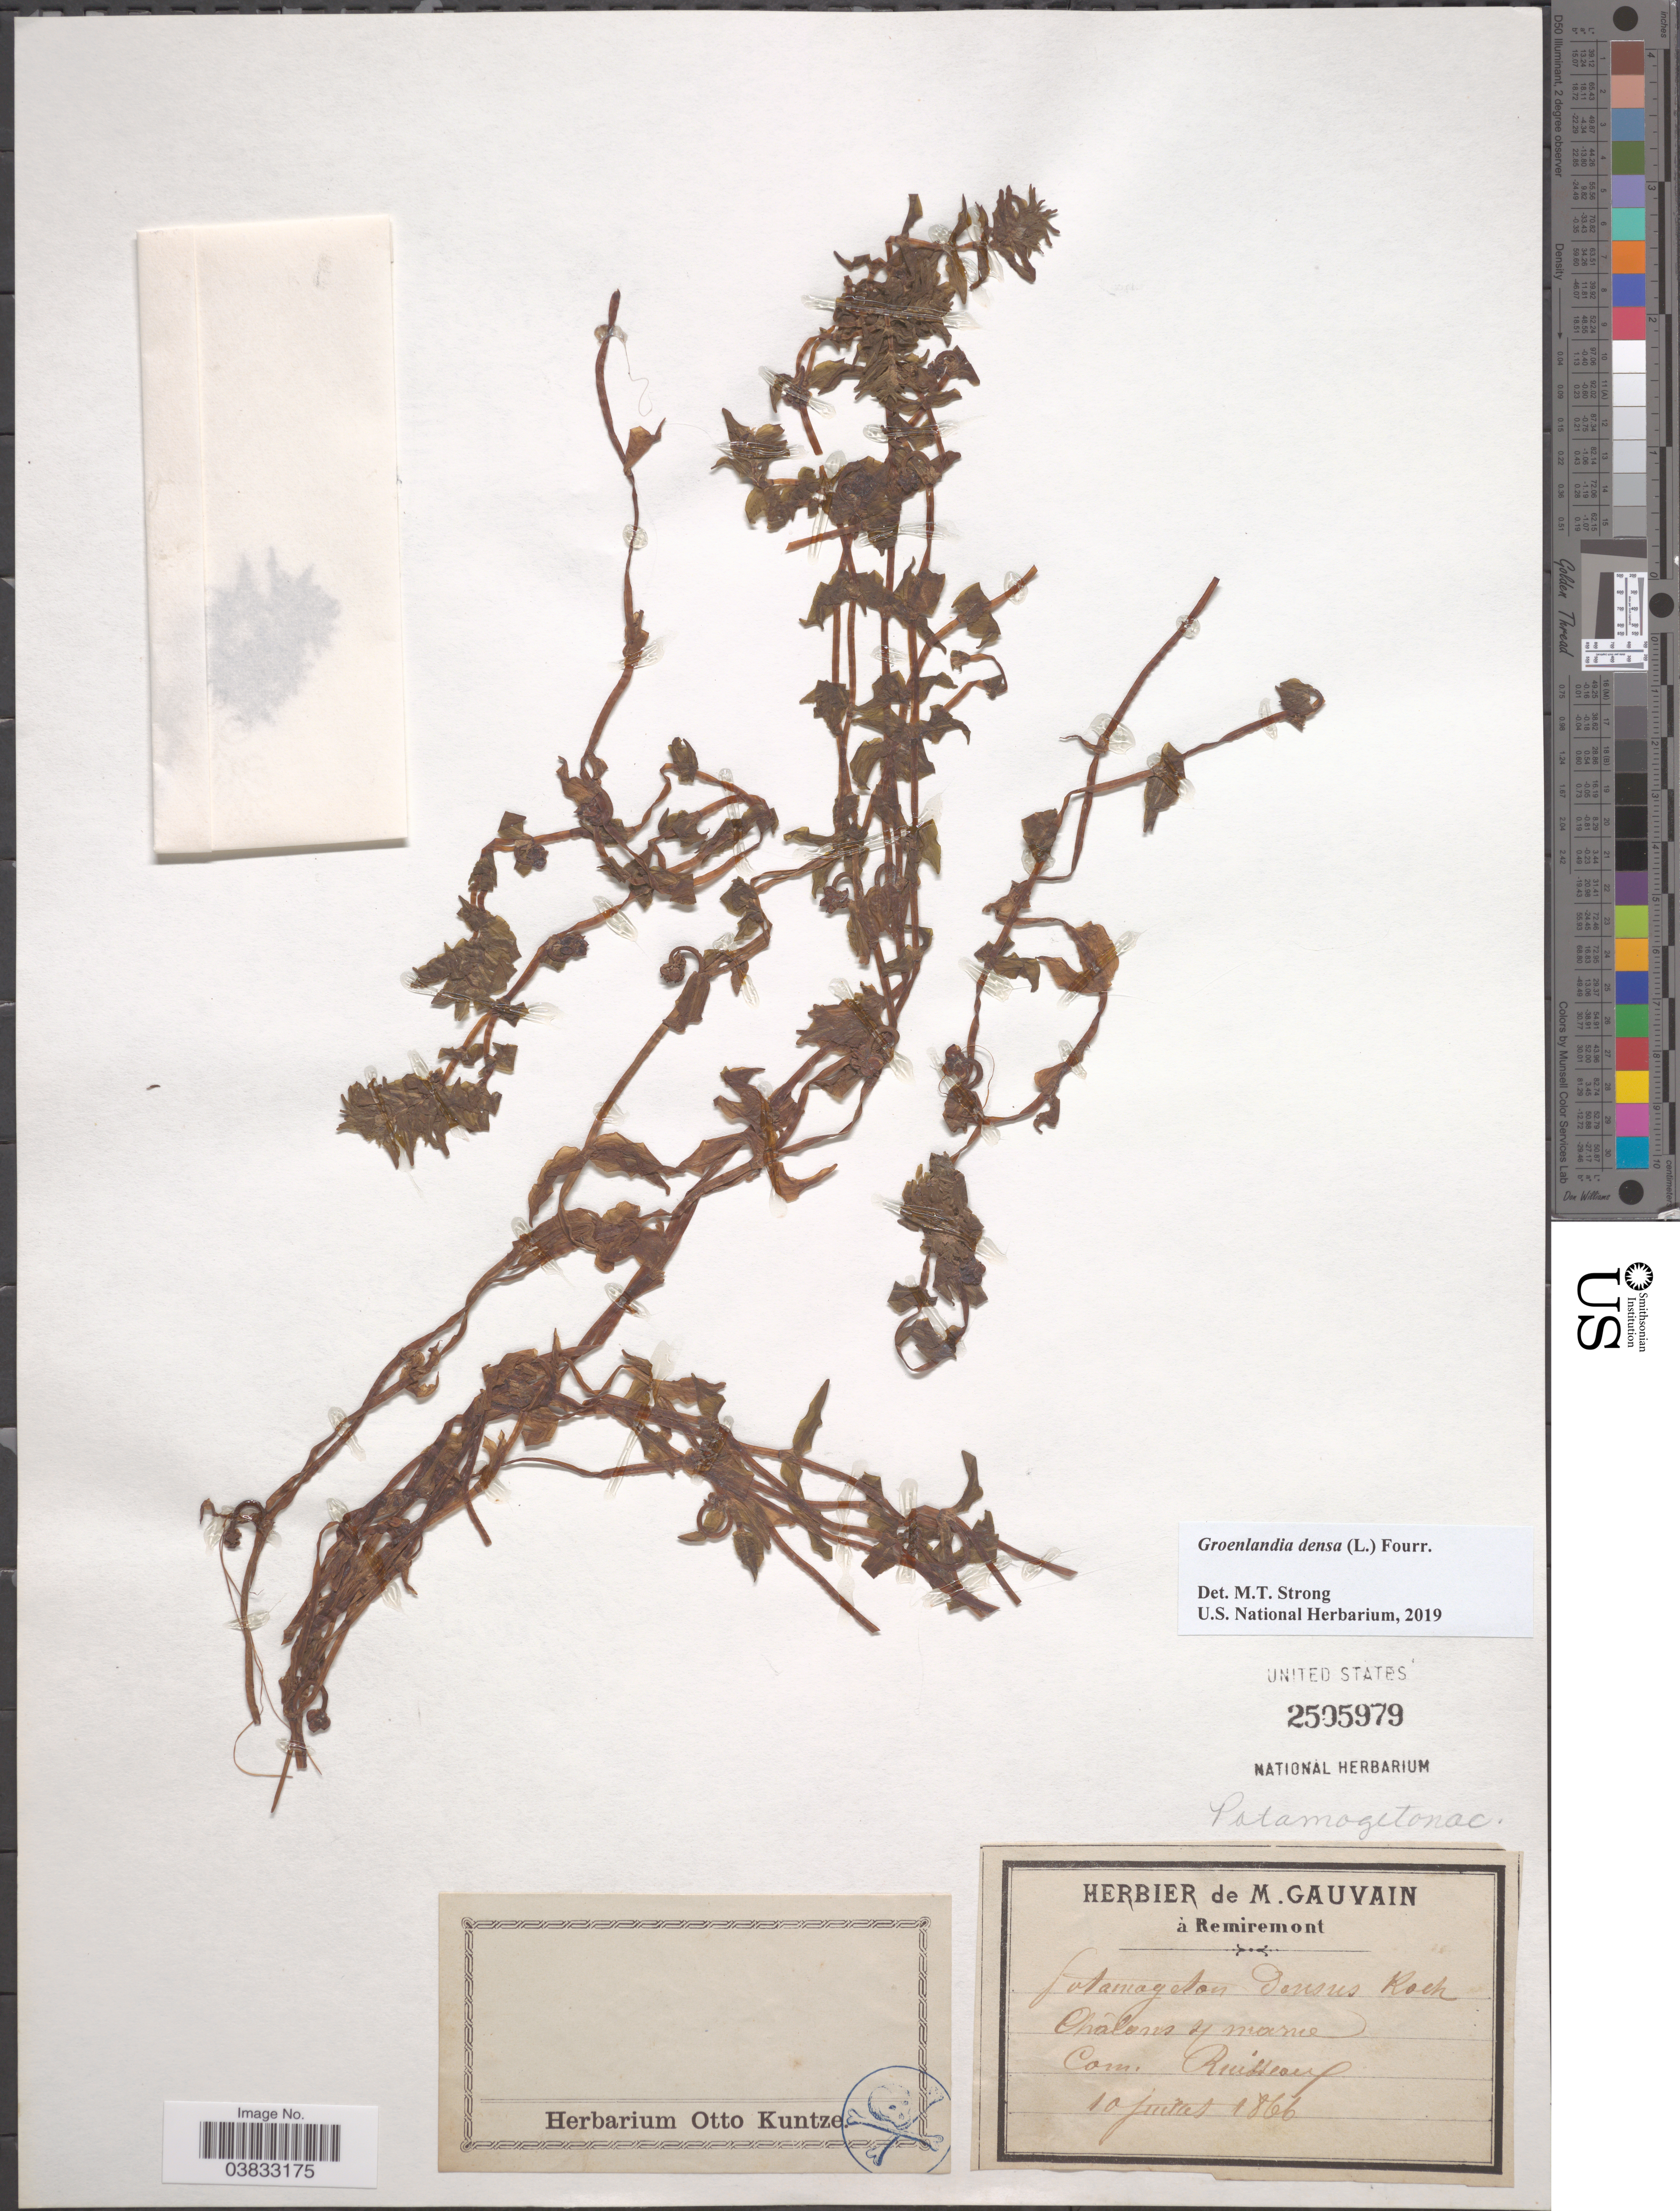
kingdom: Plantae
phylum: Tracheophyta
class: Liliopsida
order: Alismatales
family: Potamogetonaceae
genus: Groenlandia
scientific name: Groenlandia densa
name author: Fourr.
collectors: ex herb. M. Gauvain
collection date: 1866-07-10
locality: [illegible text].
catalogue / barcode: US 2505979